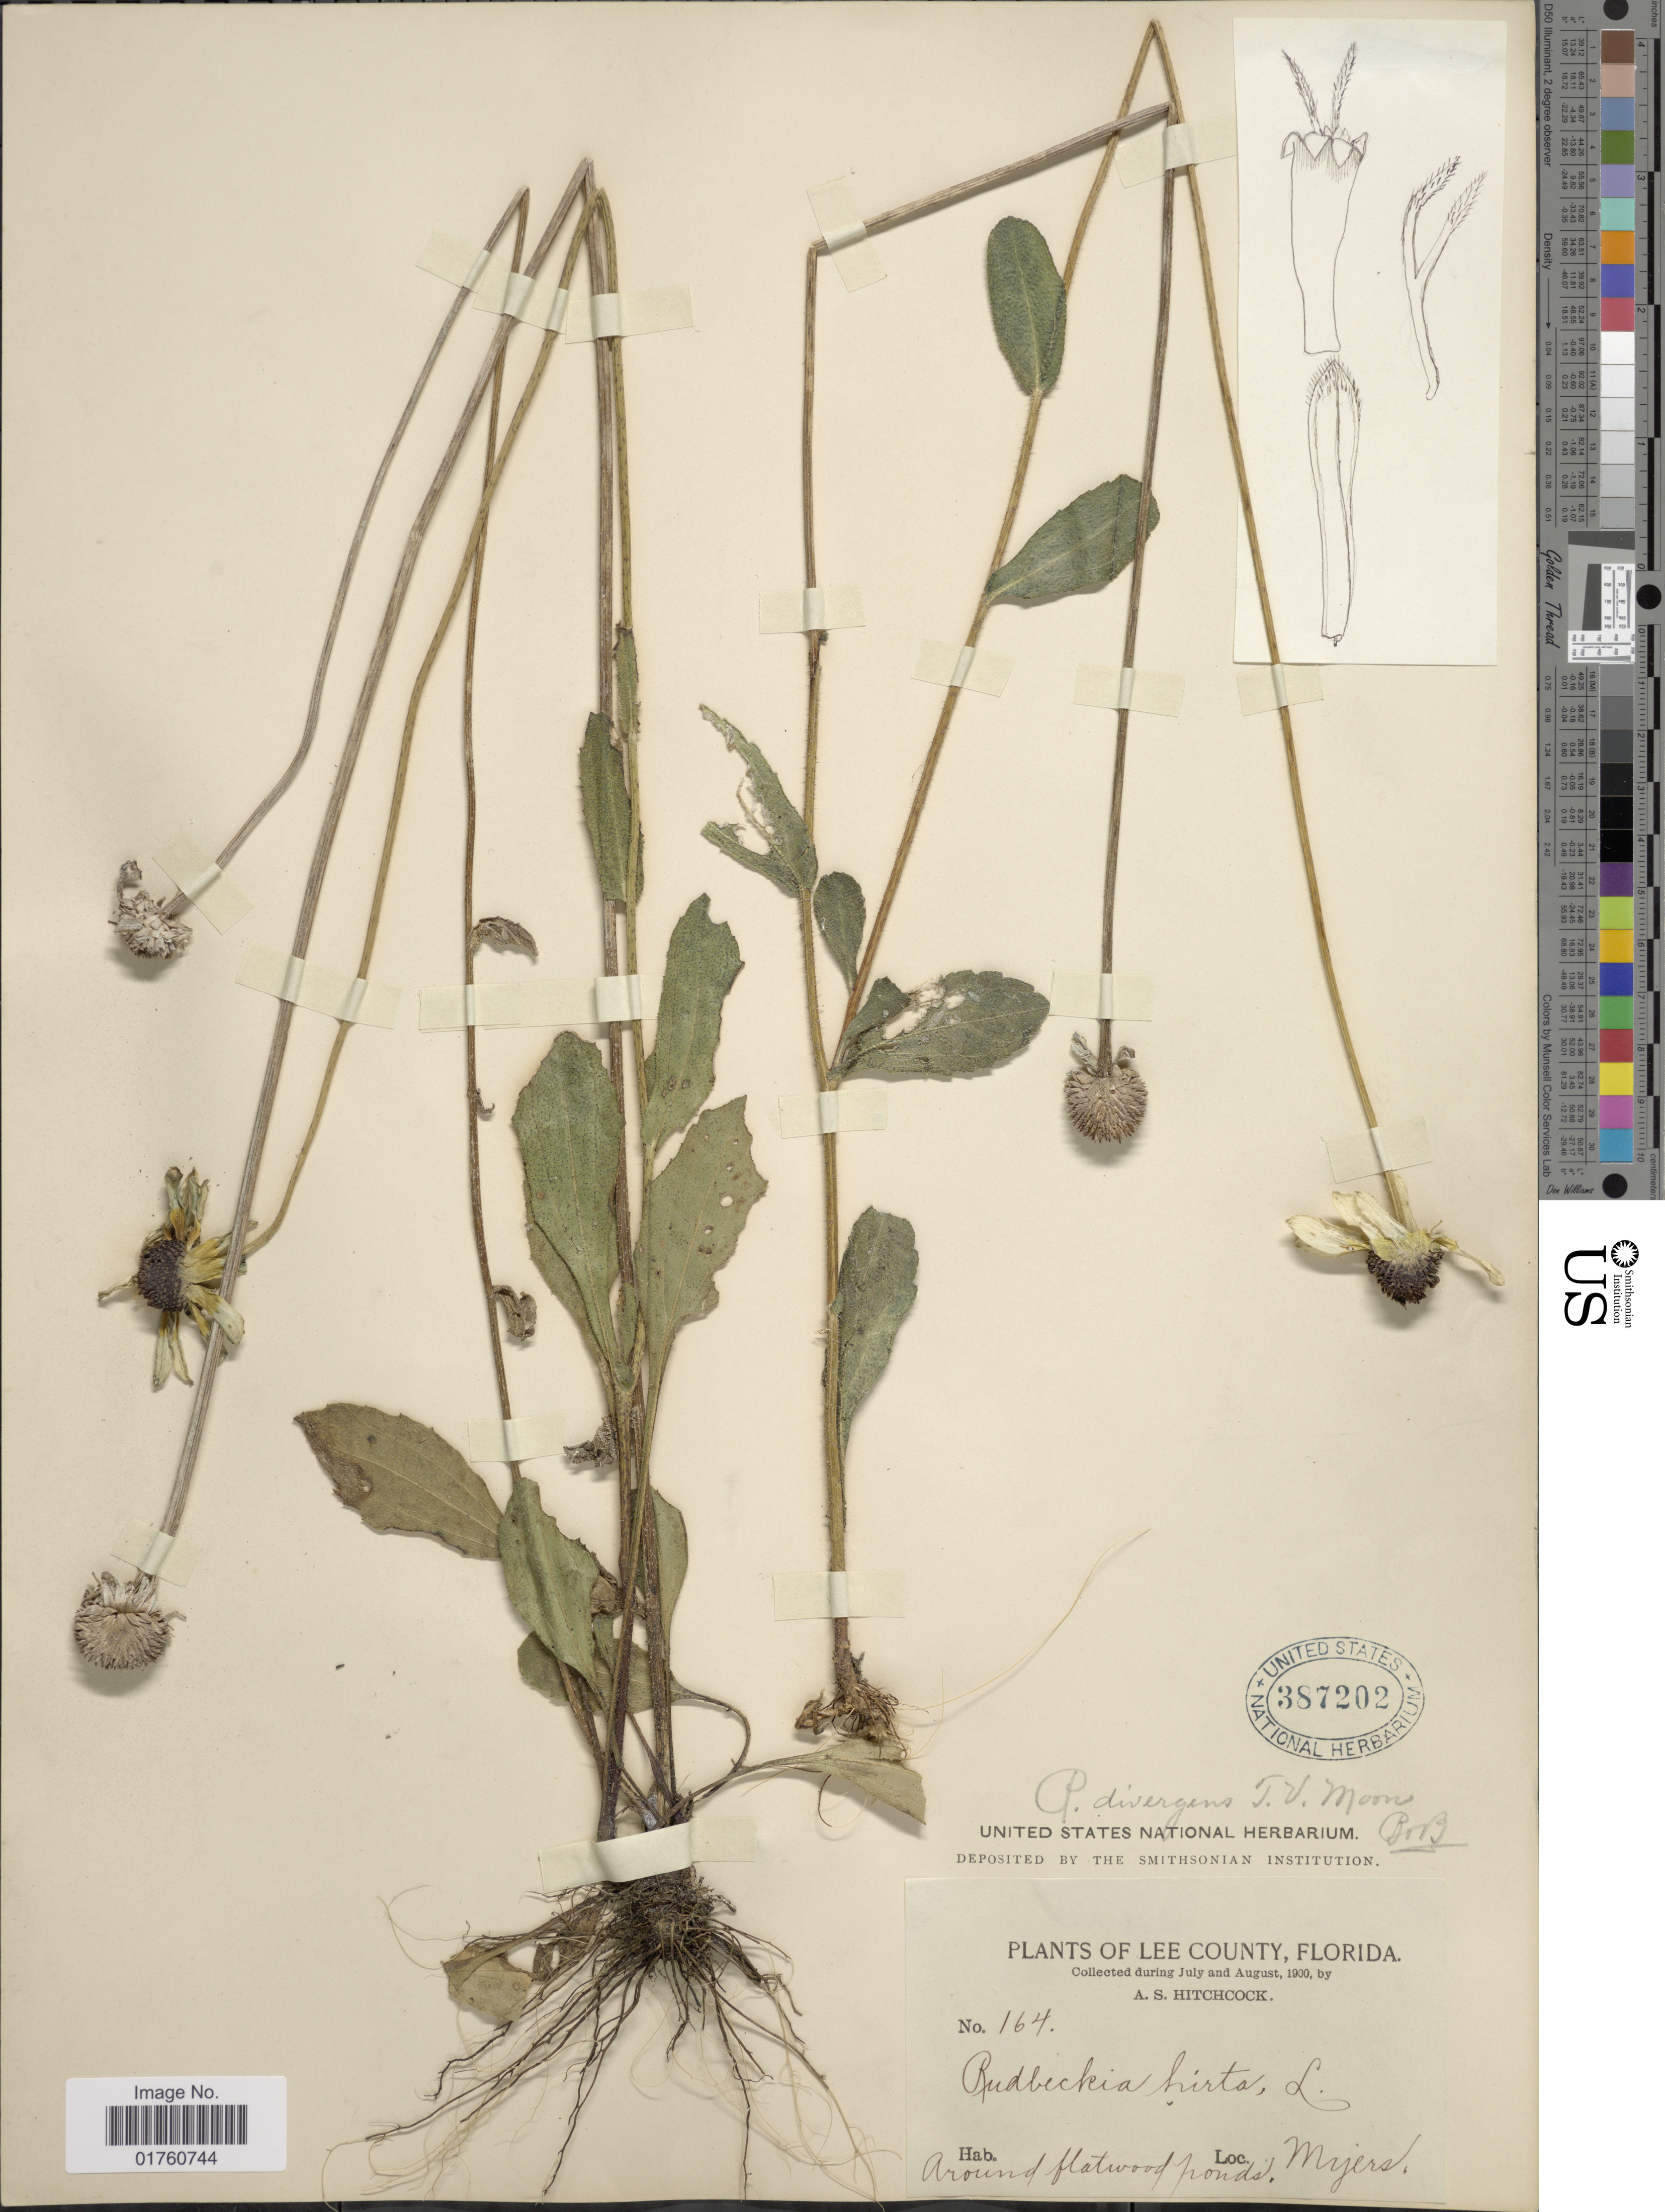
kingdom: Plantae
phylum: Tracheophyta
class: Magnoliopsida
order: Asterales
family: Asteraceae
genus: Rudbeckia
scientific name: Rudbeckia divergens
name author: T.V. Moore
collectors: A. S. Hitchcock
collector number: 164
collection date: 1900-07/1900-08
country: United States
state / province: Florida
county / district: Lee County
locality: Around flatwood ponds, Myers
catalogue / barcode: US 387202